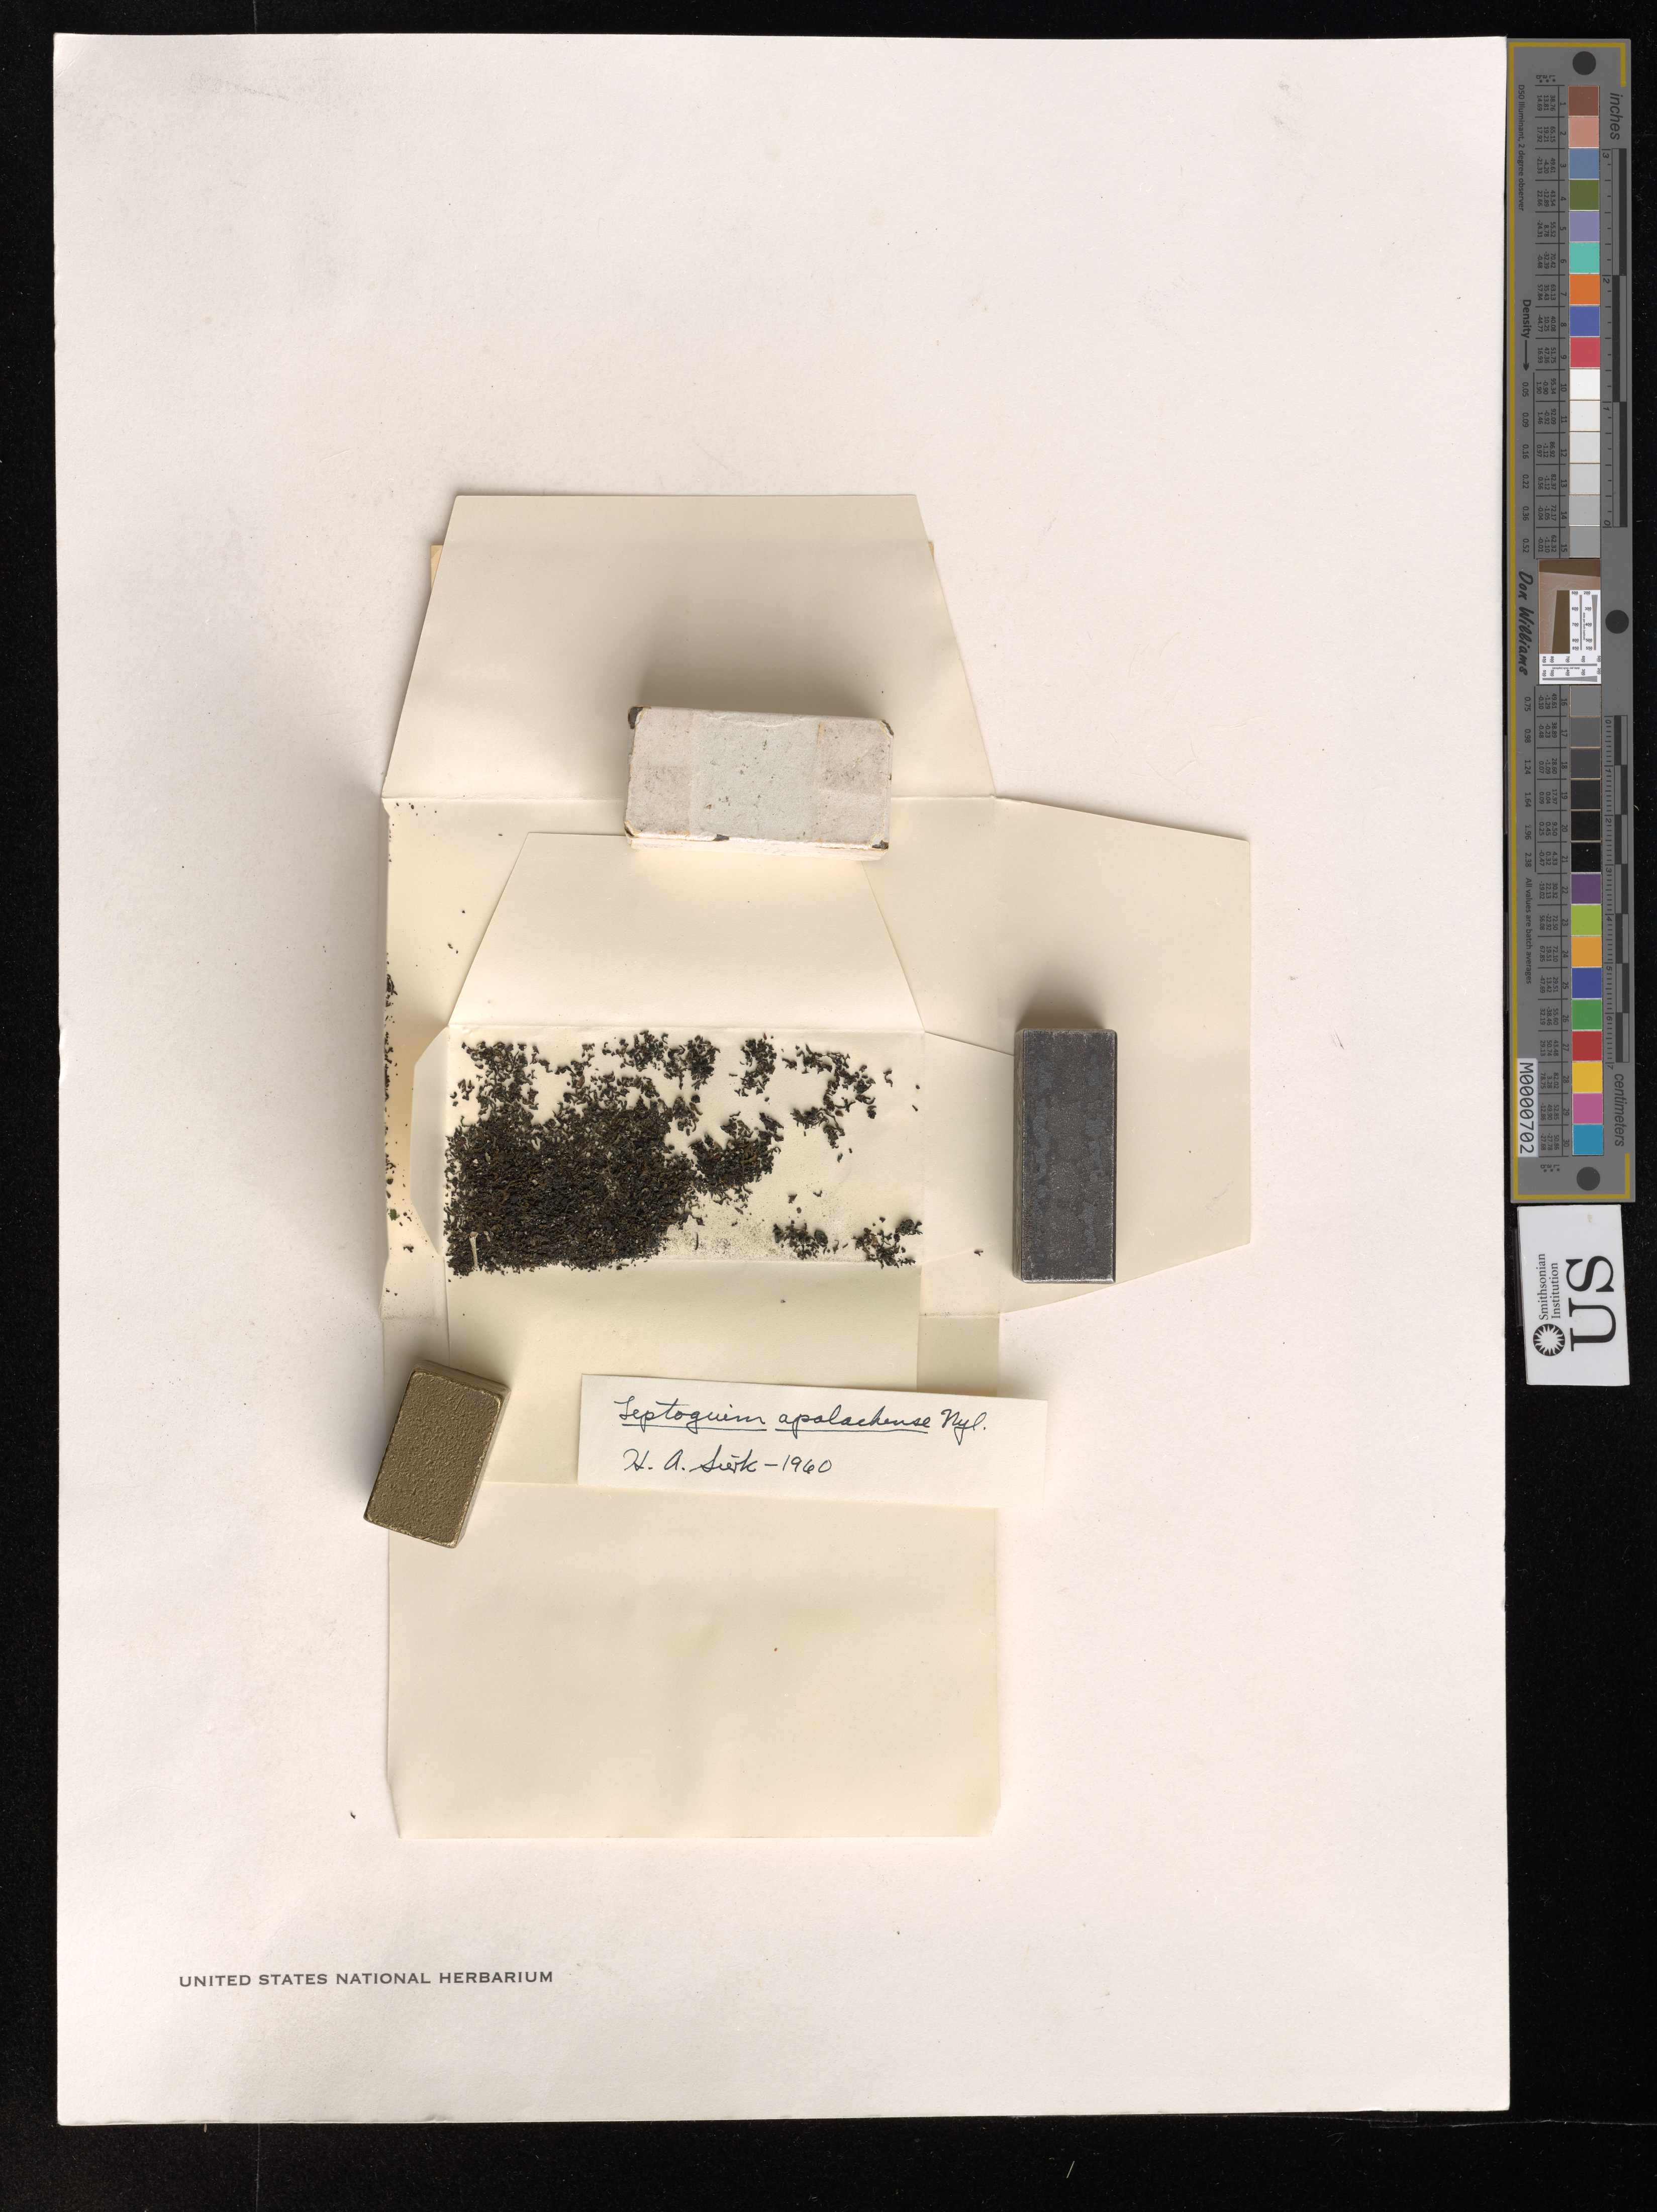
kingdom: Fungi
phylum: Ascomycota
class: Lecanoromycetes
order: Peltigerales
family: Collemataceae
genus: Leptogium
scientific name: Leptogium apalachense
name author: (Tuck.) Nyl.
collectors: W. Calkins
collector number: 55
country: United States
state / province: Tennessee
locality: Lookout Mt.